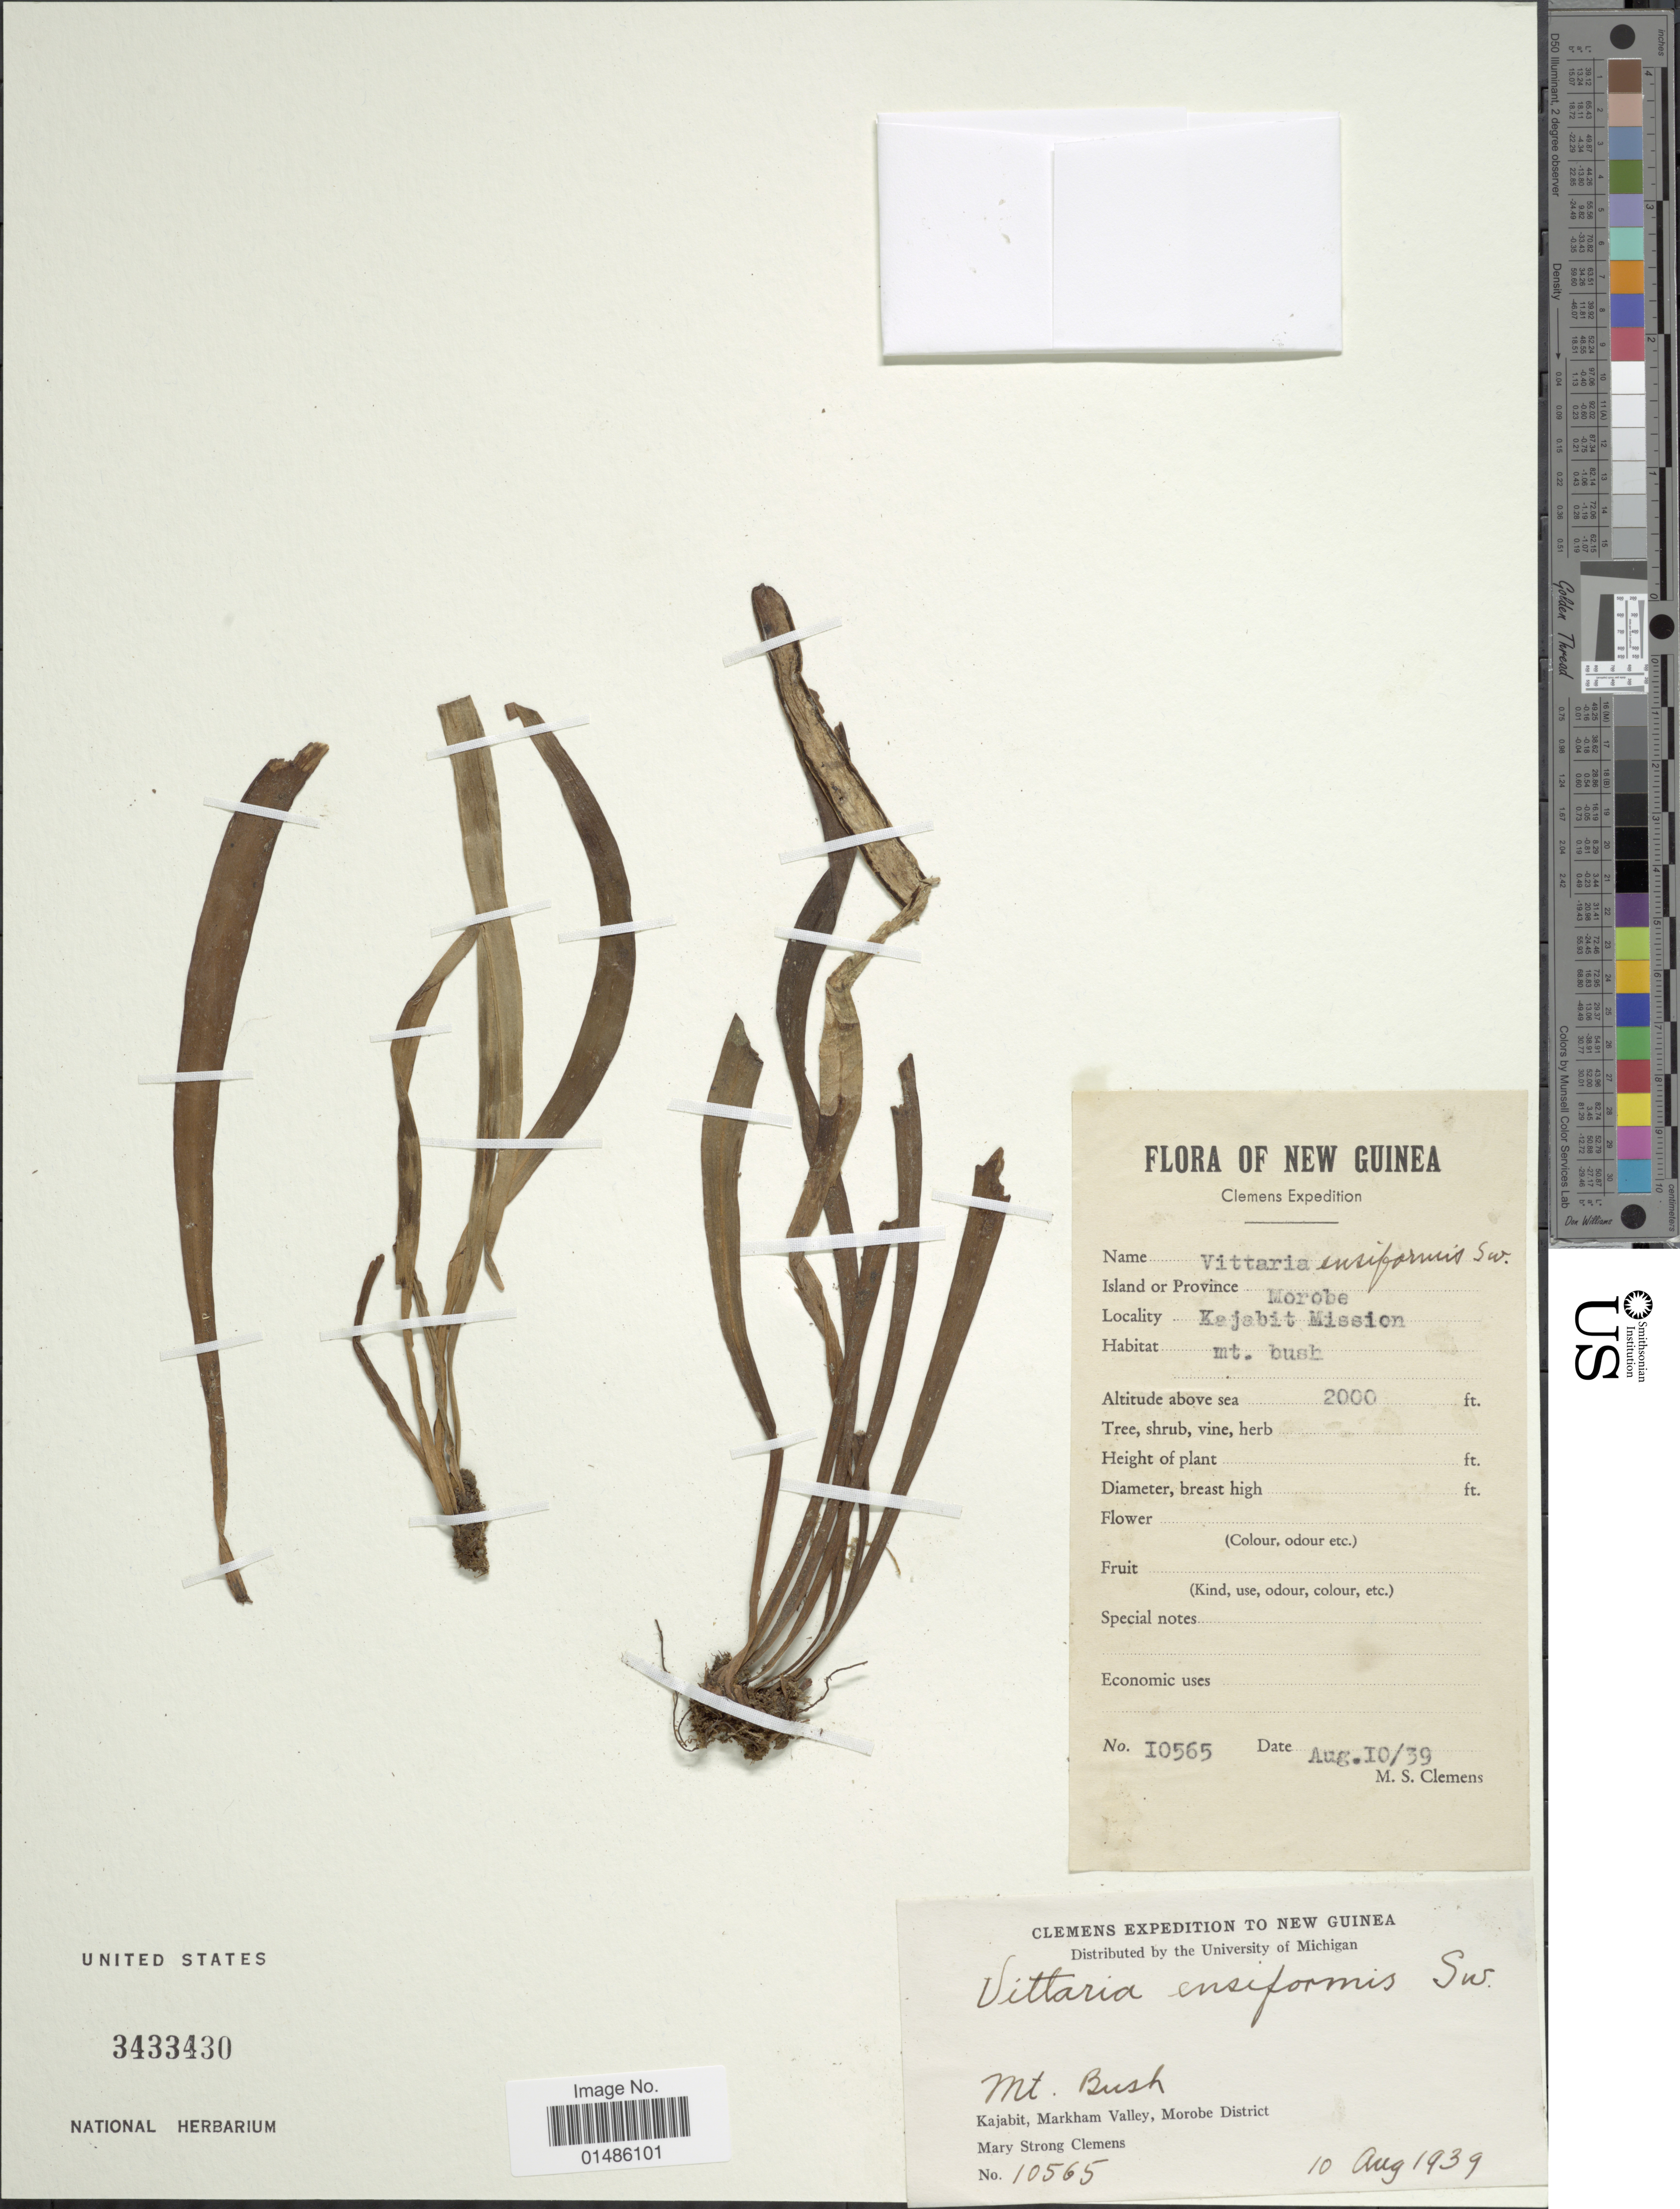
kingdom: Plantae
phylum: Tracheophyta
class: Polypodiopsida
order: Polypodiales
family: Pteridaceae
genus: Haplopteris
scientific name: Haplopteris ensiformis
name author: (Sw.) E.H. Crane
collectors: M. S. Clemens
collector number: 10565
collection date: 1939-08-10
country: Papua New Guinea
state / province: Morobe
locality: Mt. Bush. Kajabit, Markham Valley. New Guinea.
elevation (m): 610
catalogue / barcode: US 3433430